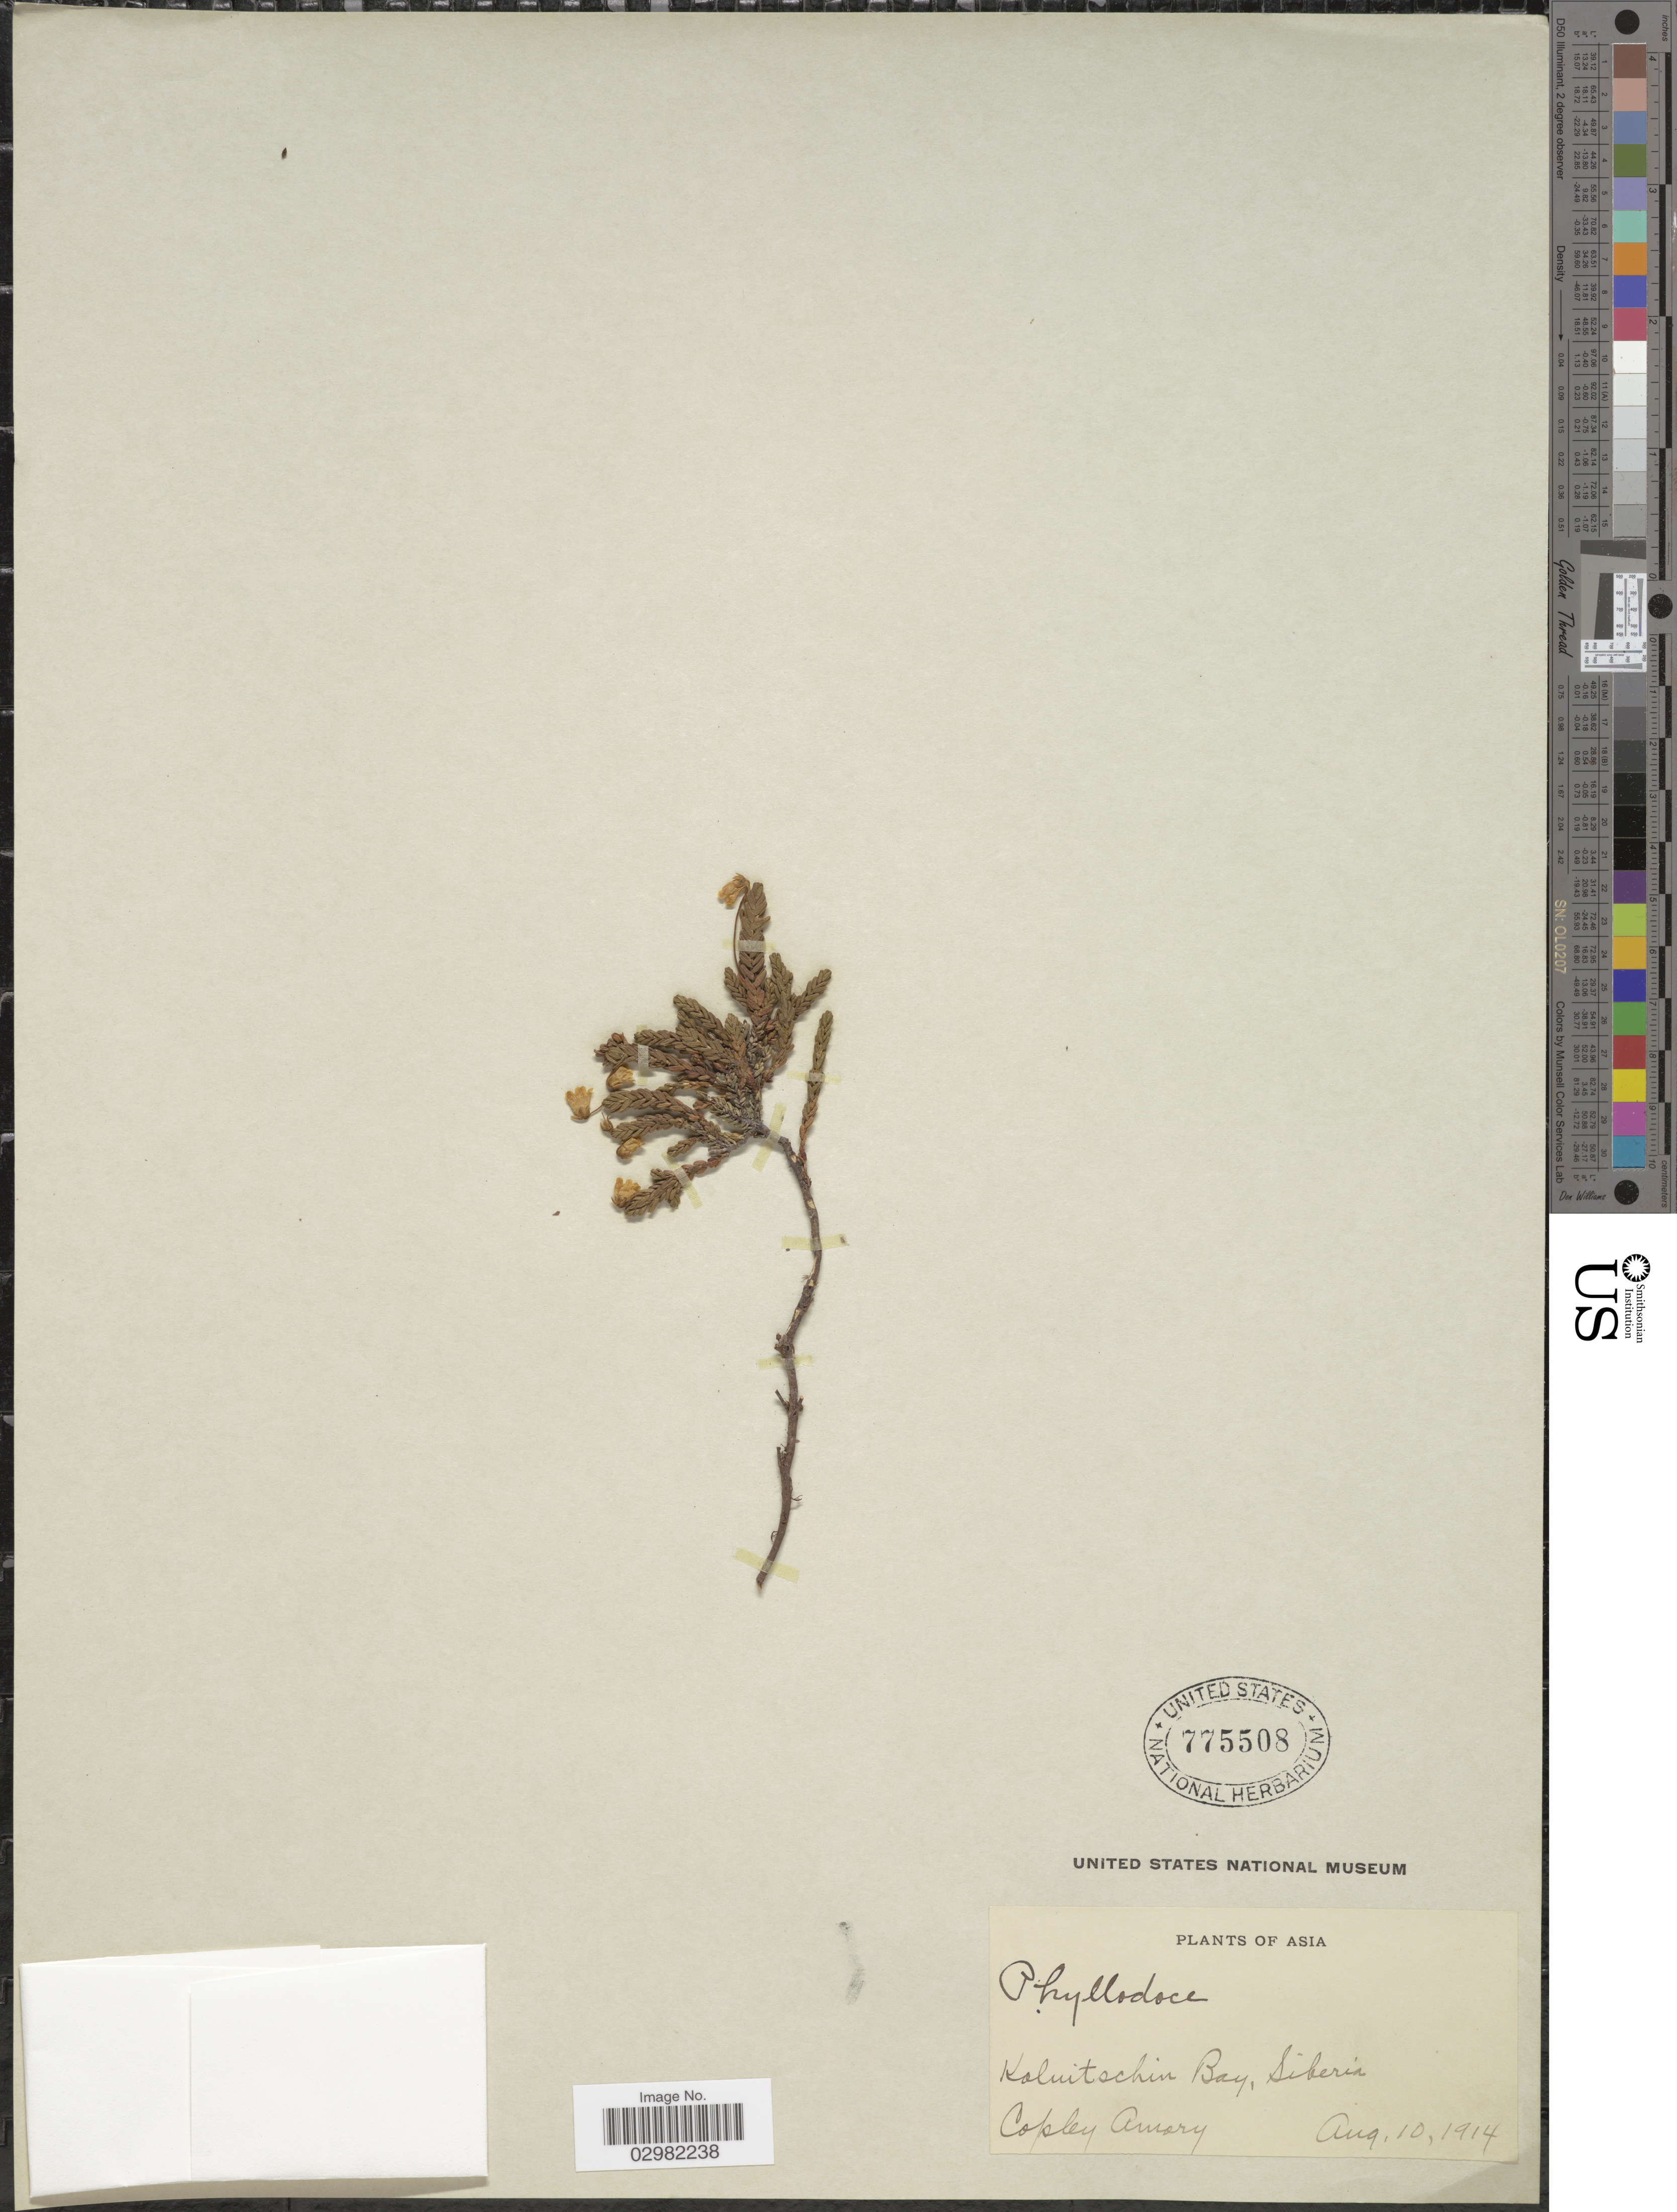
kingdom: Plantae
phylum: Tracheophyta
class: Magnoliopsida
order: Ericales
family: Ericaceae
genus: Cassiope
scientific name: Cassiope sp.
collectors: C. Amary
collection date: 1914-08-10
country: Russian Federation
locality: Asia, Kaluitschin Bay, Siberia.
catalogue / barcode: US 775508